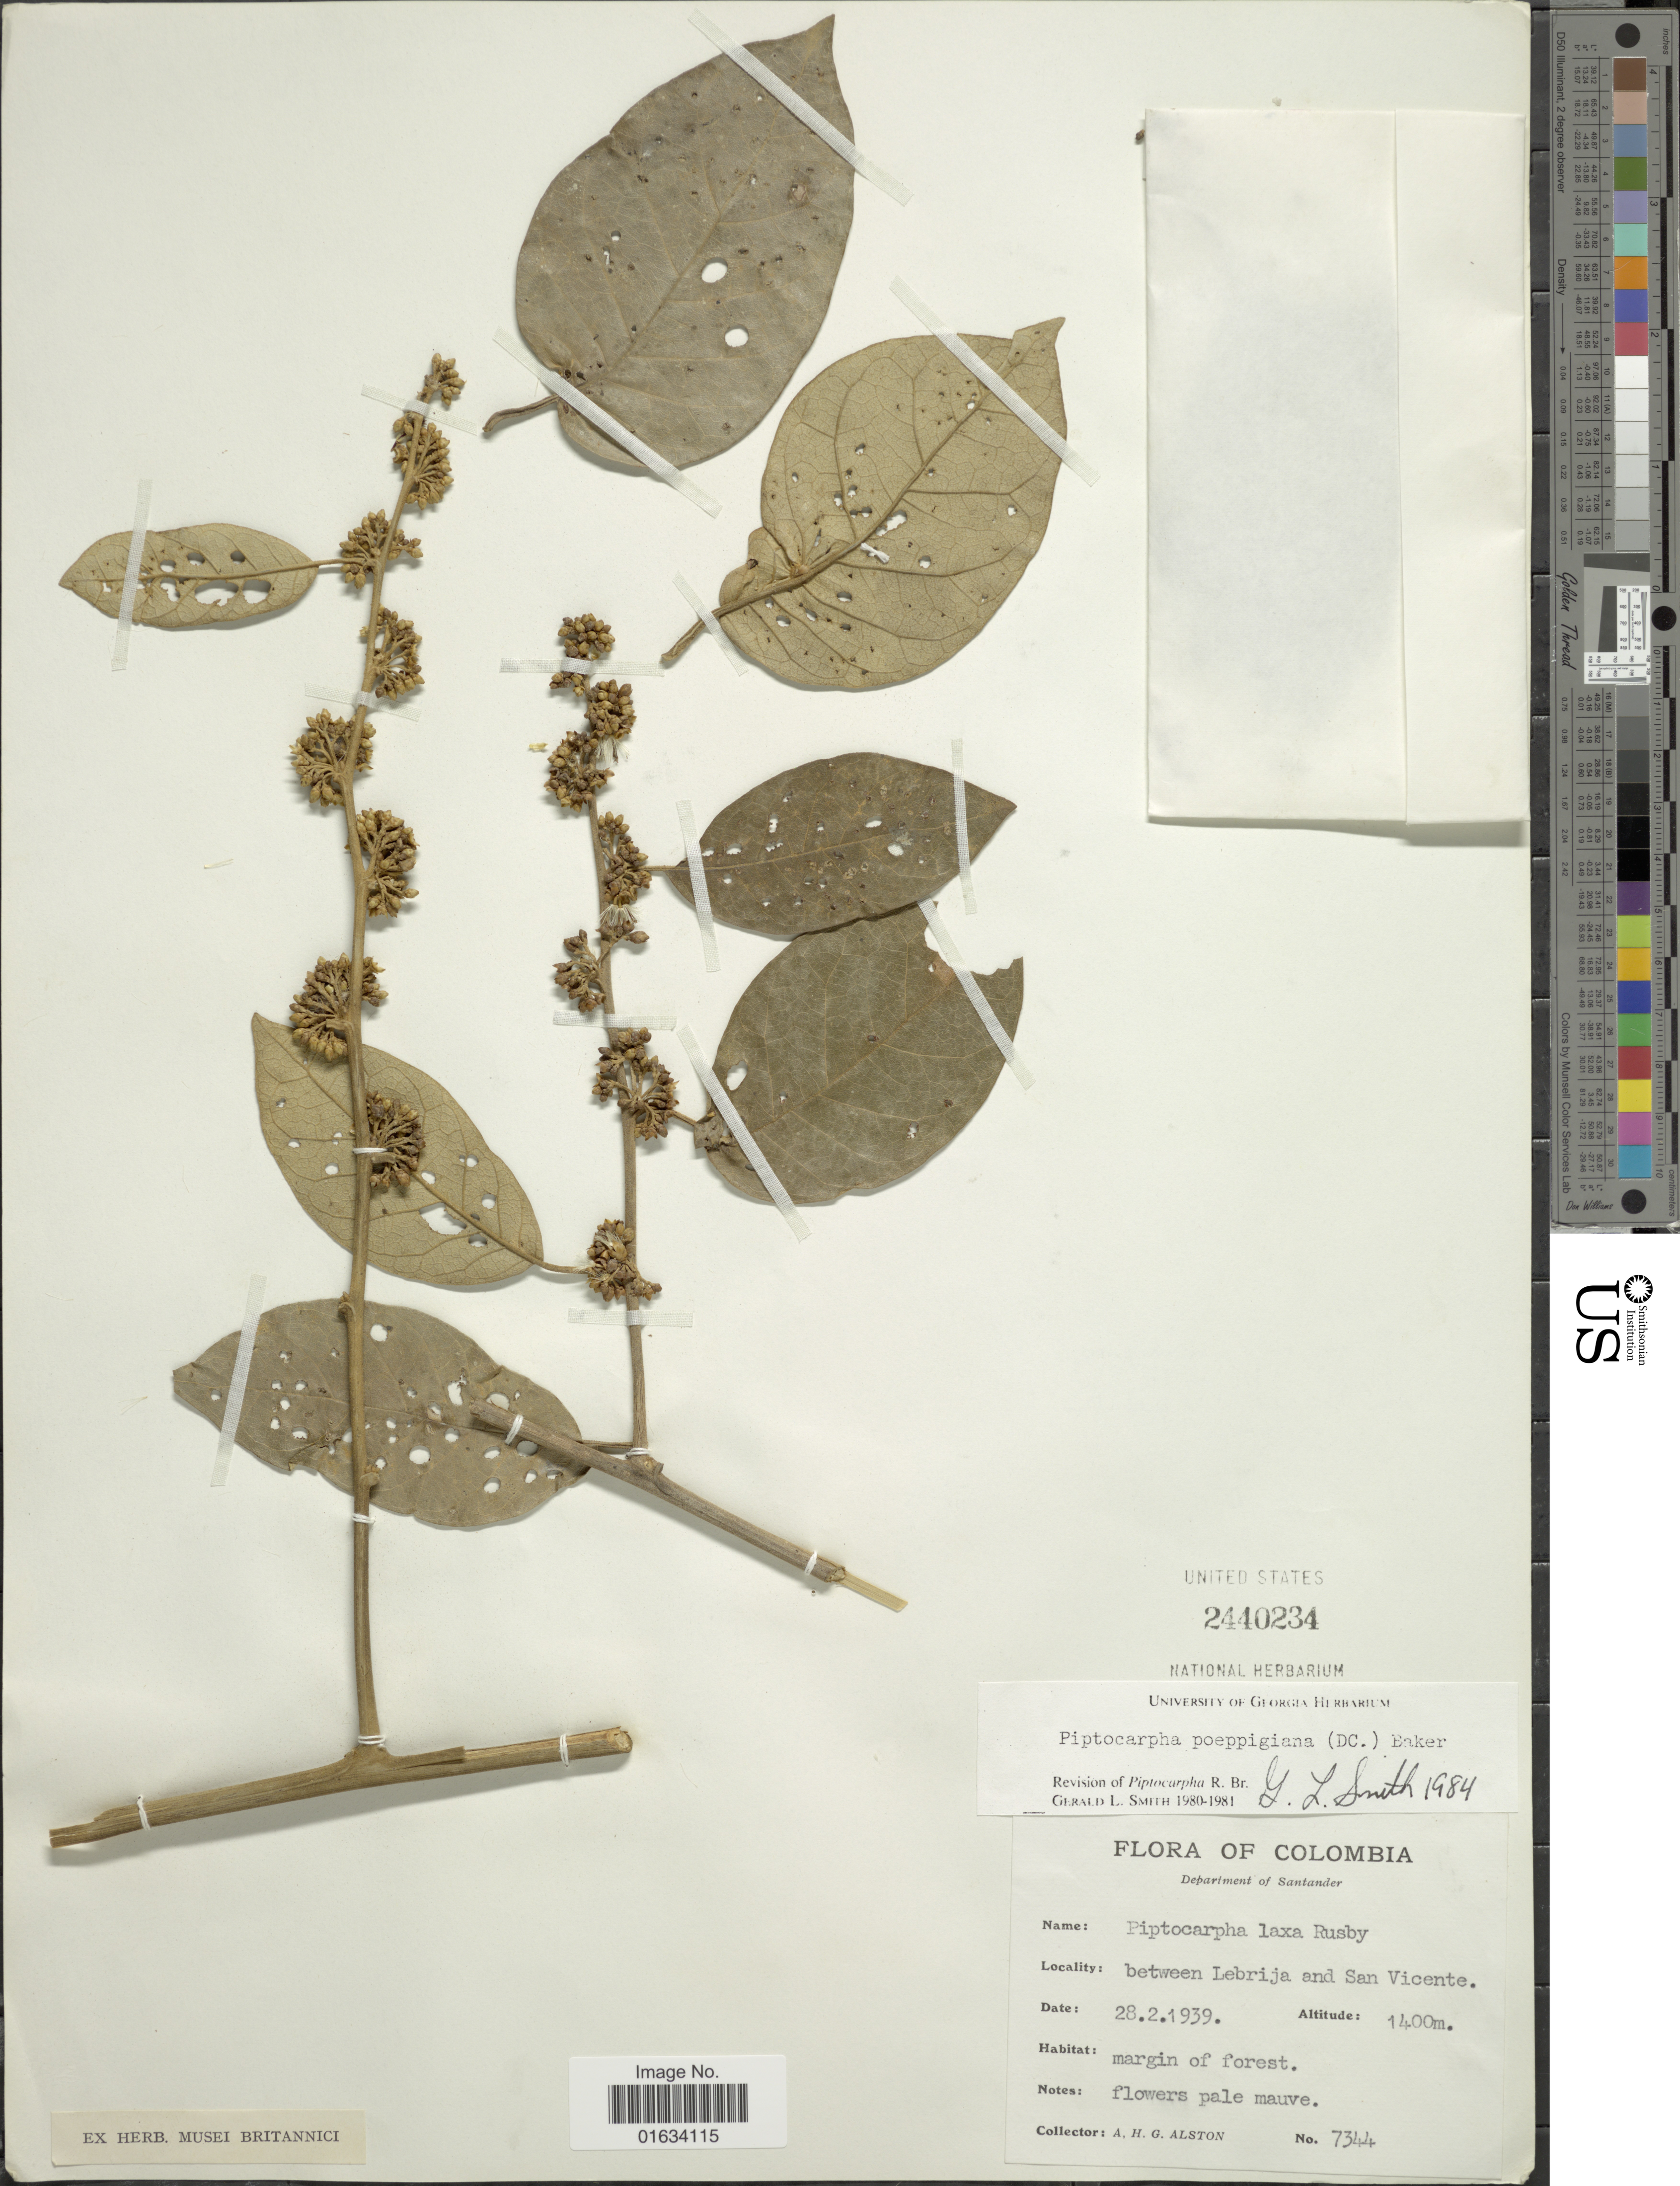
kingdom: Plantae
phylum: Tracheophyta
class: Magnoliopsida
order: Asterales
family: Asteraceae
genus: Piptocarpha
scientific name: Piptocarpha poeppigiana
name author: (DC.) Baker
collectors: A. H. Alston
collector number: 7344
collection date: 1939-02-28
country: Colombia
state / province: Santander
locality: Colombia. Department of Santander between Lebrija and San Vicente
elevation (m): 1400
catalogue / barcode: US 2440234